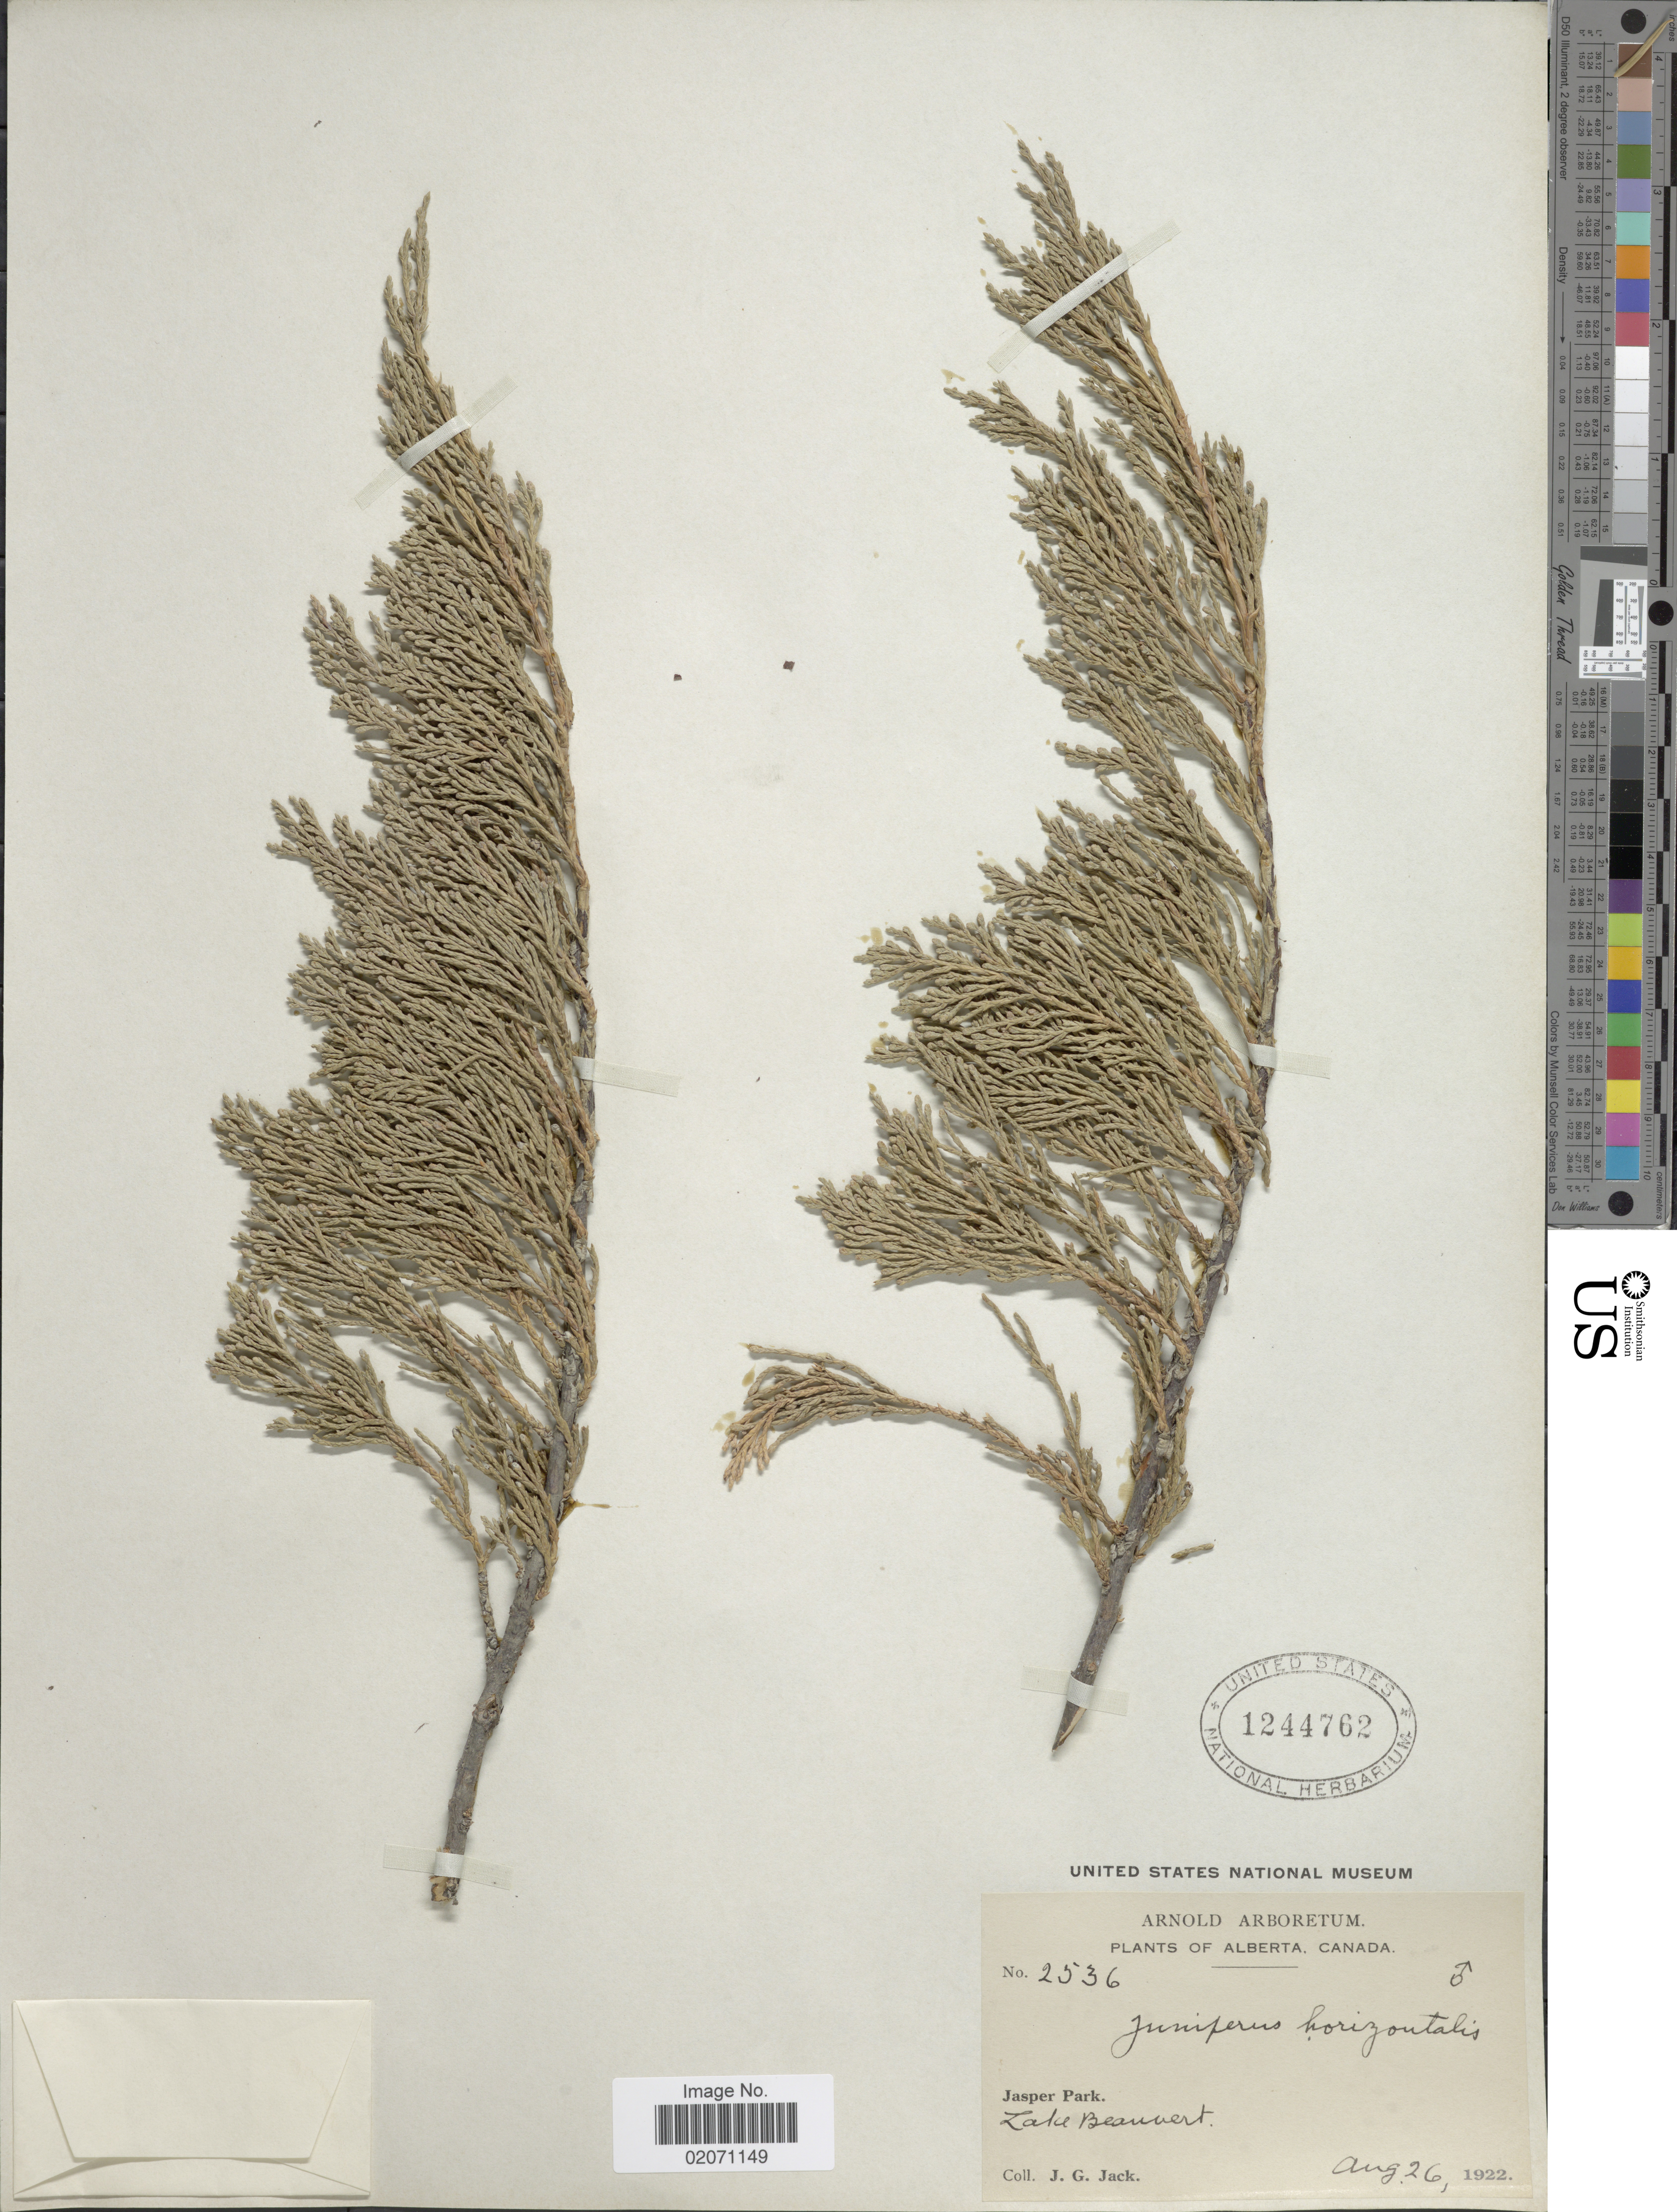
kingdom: Plantae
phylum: Tracheophyta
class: Pinopsida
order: Pinales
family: Cupressaceae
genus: Juniperus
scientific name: Juniperus horizontalis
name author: Moench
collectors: J. G. Jack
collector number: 2536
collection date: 1922-08-26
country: Canada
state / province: Alberta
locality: Jasper Park, Lake Beauvert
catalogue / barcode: US 1244762